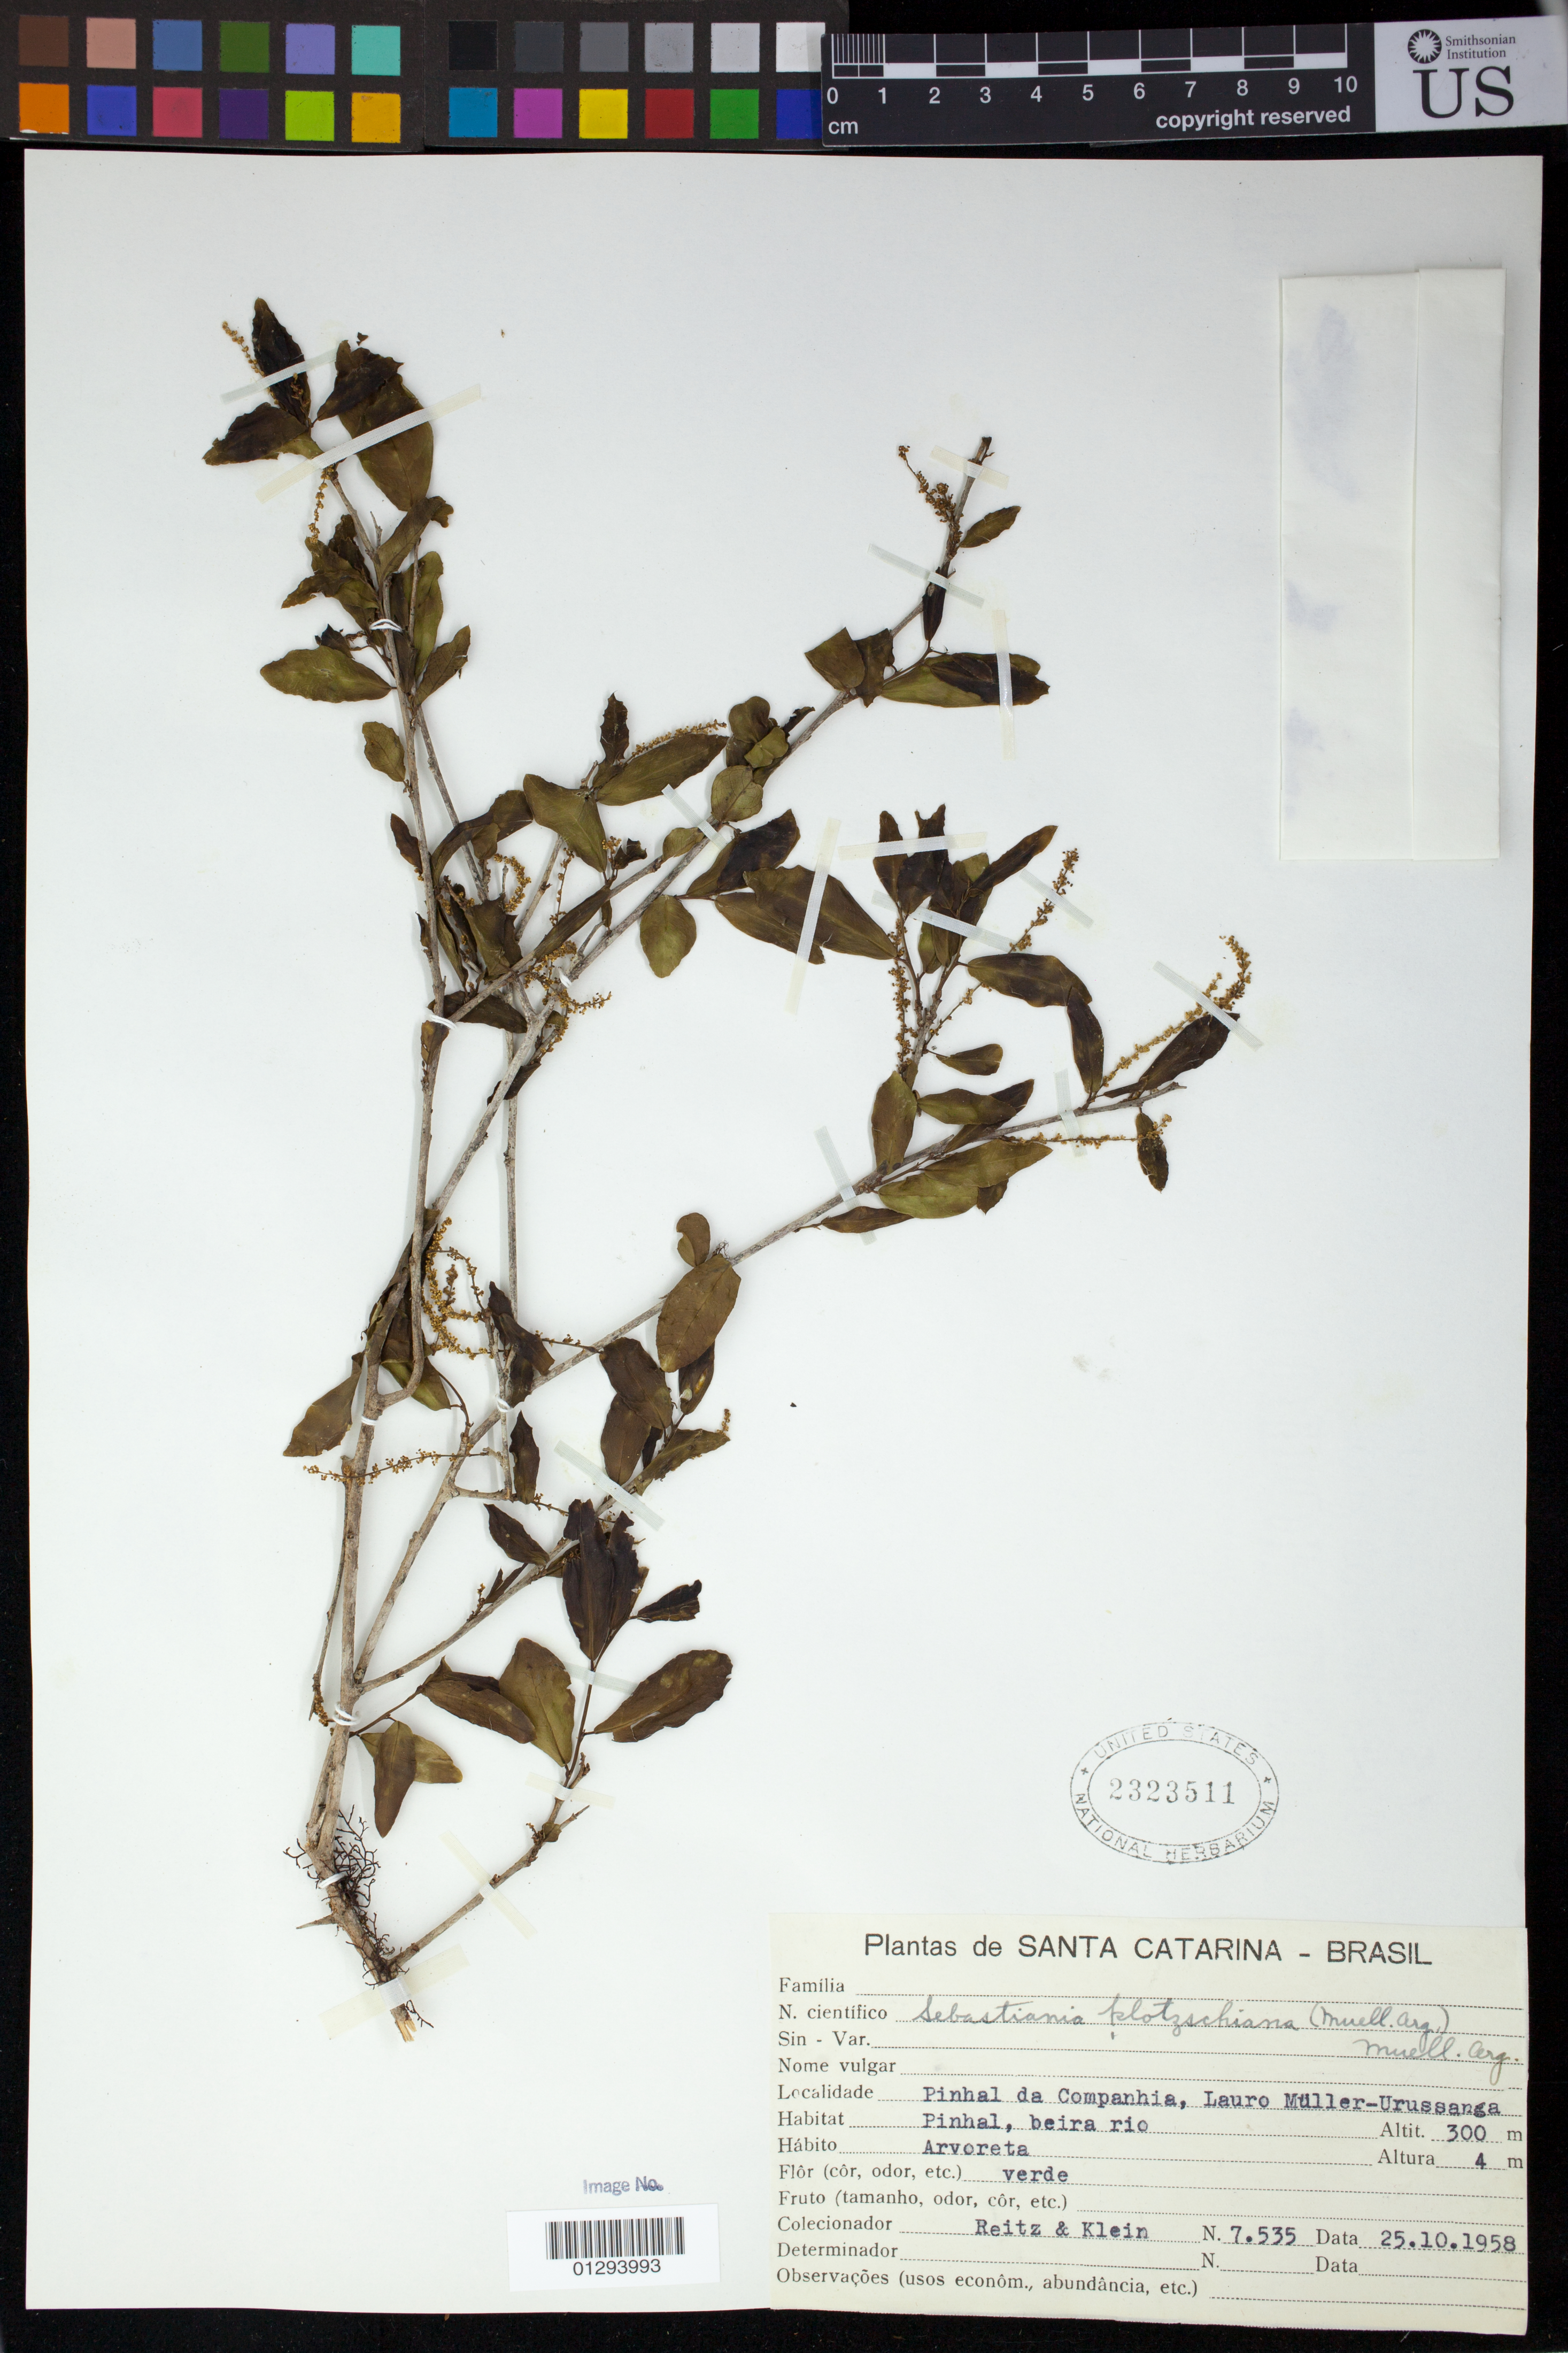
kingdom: Plantae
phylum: Tracheophyta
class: Magnoliopsida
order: Malpighiales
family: Euphorbiaceae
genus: Sebastiania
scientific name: Sebastiania commersoniana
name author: (Baill.) L.B. Sm. & Downs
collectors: R. Reitz & Klein, --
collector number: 7535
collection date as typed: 25 Oct 1958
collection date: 1958-10-25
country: Brazil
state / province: Santa Catarina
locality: Pinhal da Companhia, Lauro Muller-Urussanga.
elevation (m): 300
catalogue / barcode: US 2323511